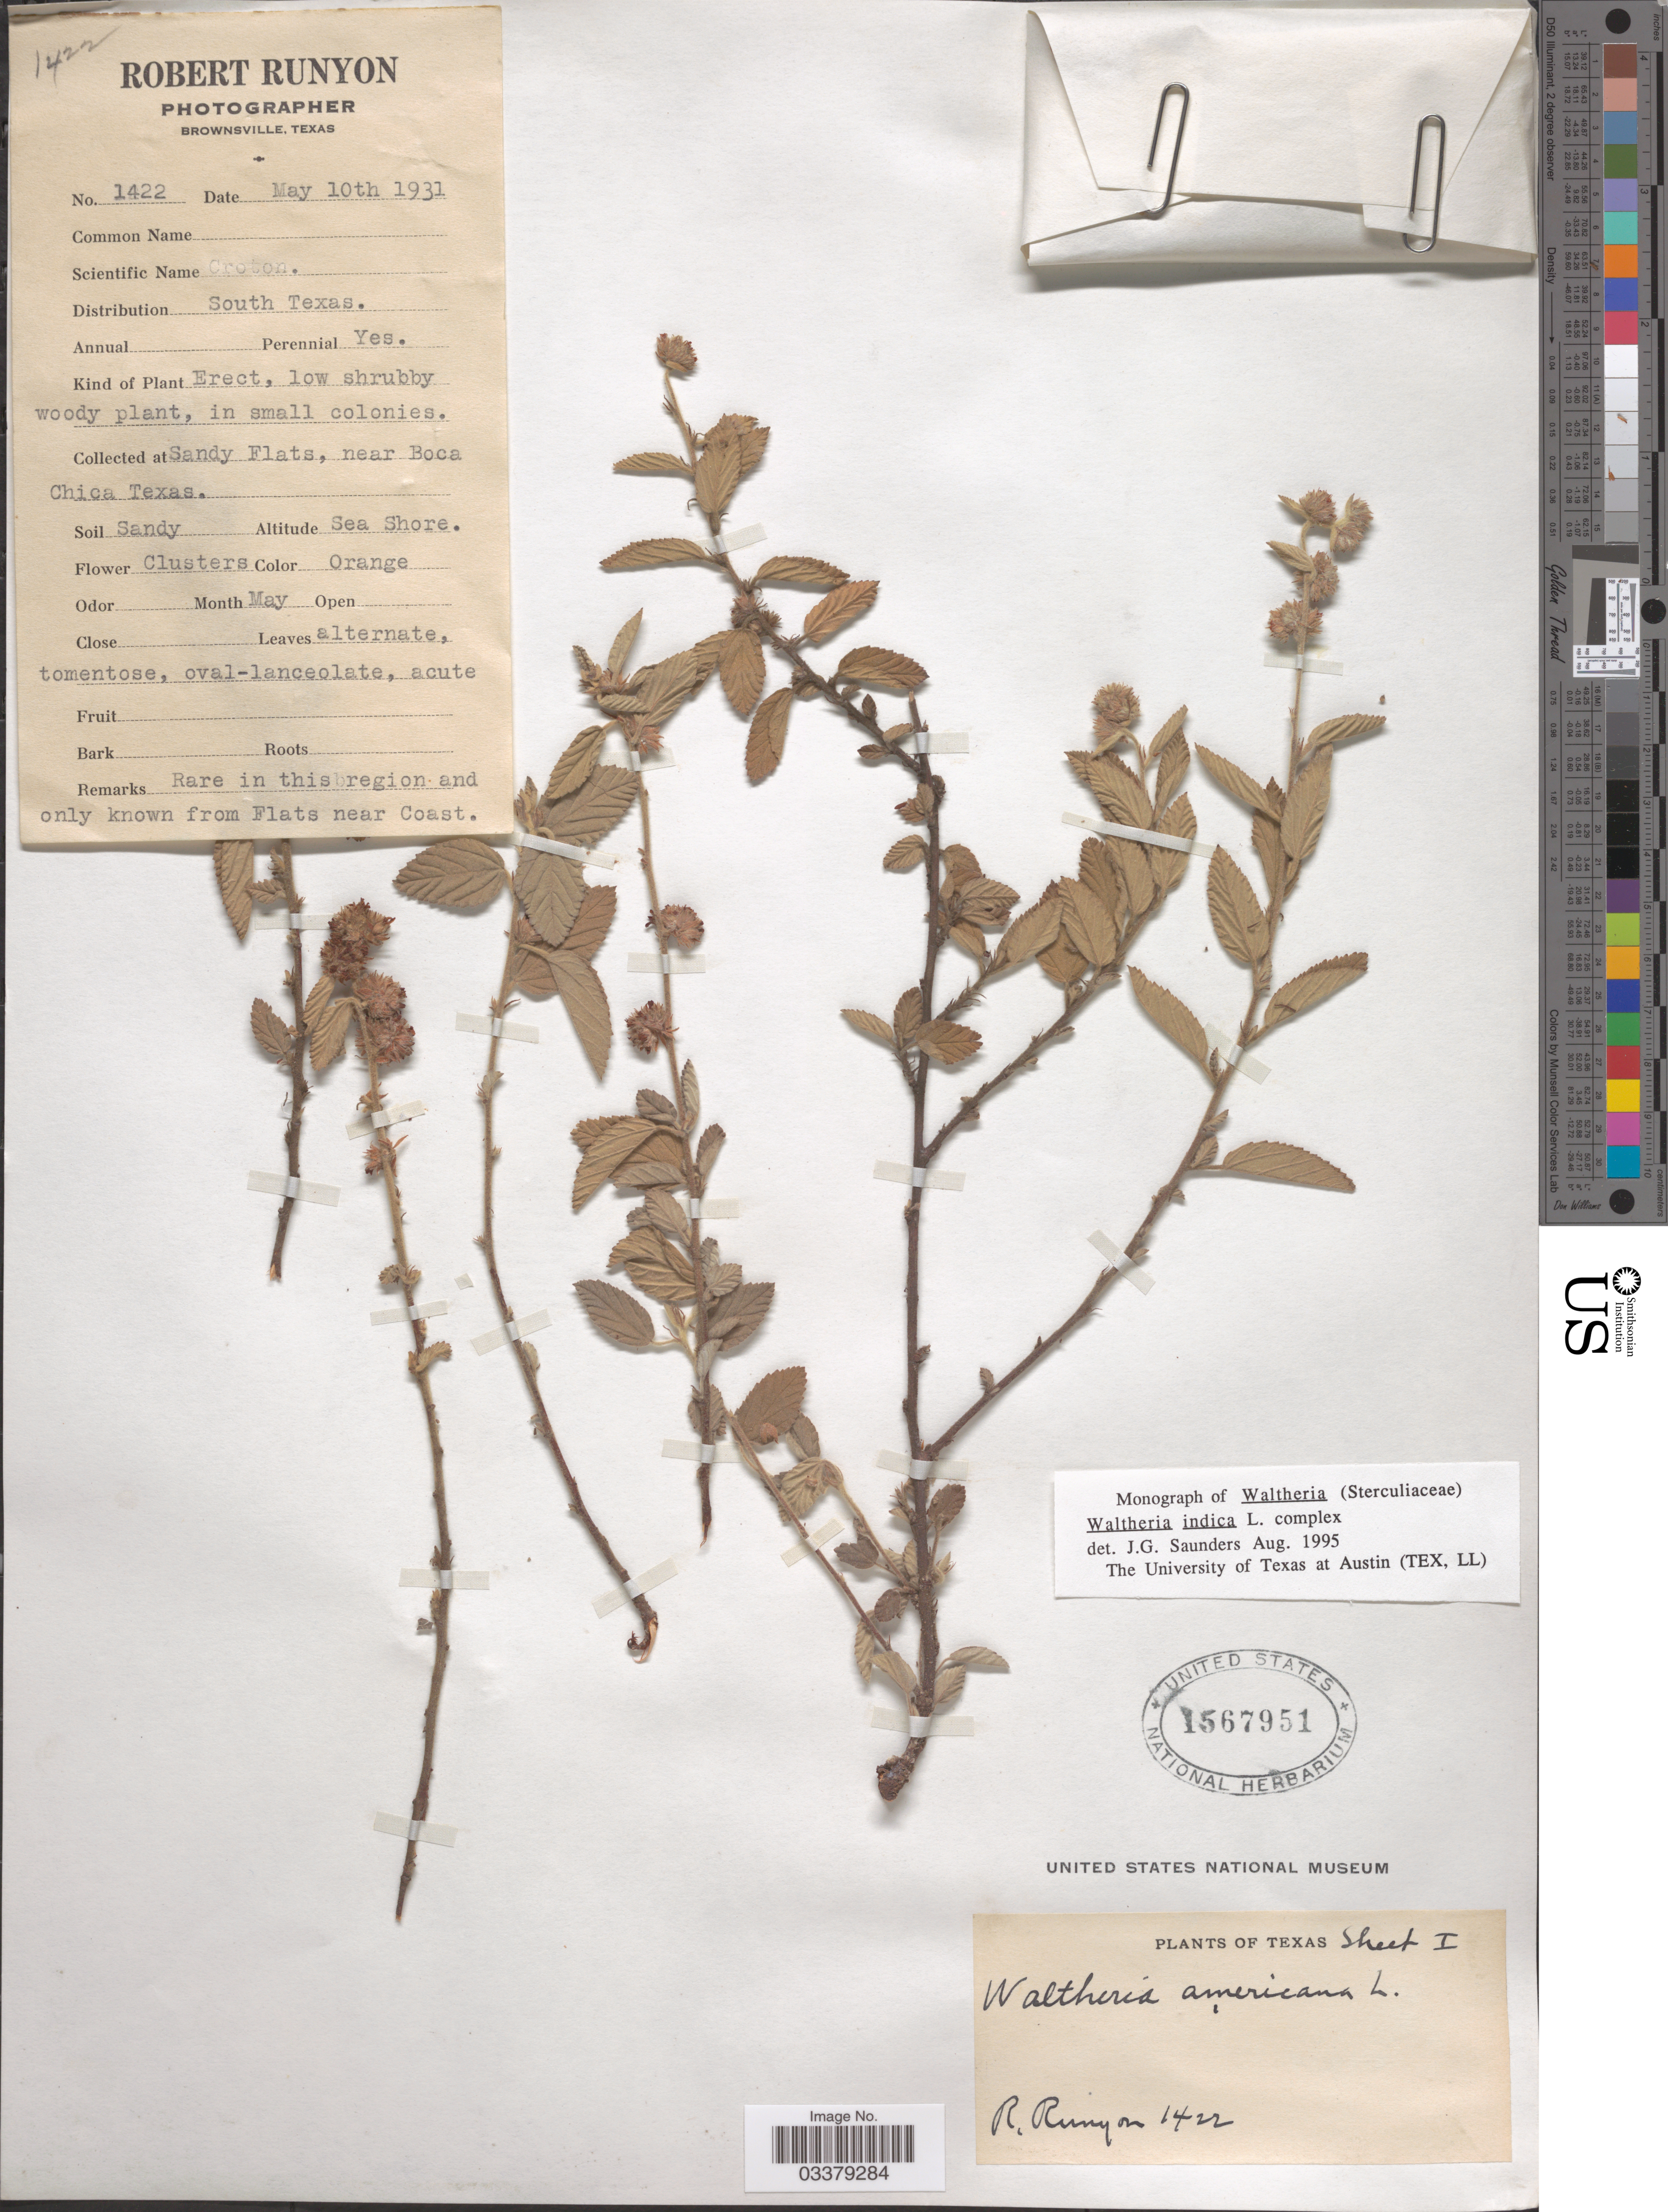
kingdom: Plantae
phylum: Tracheophyta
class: Magnoliopsida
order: Malvales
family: Malvaceae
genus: Waltheria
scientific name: Waltheria indica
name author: L.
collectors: R. Runyon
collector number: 1422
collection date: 1931-05-10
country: United States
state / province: Texas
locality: South Texas. Sandy Flats, near Boca Chica.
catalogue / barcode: US 1567951